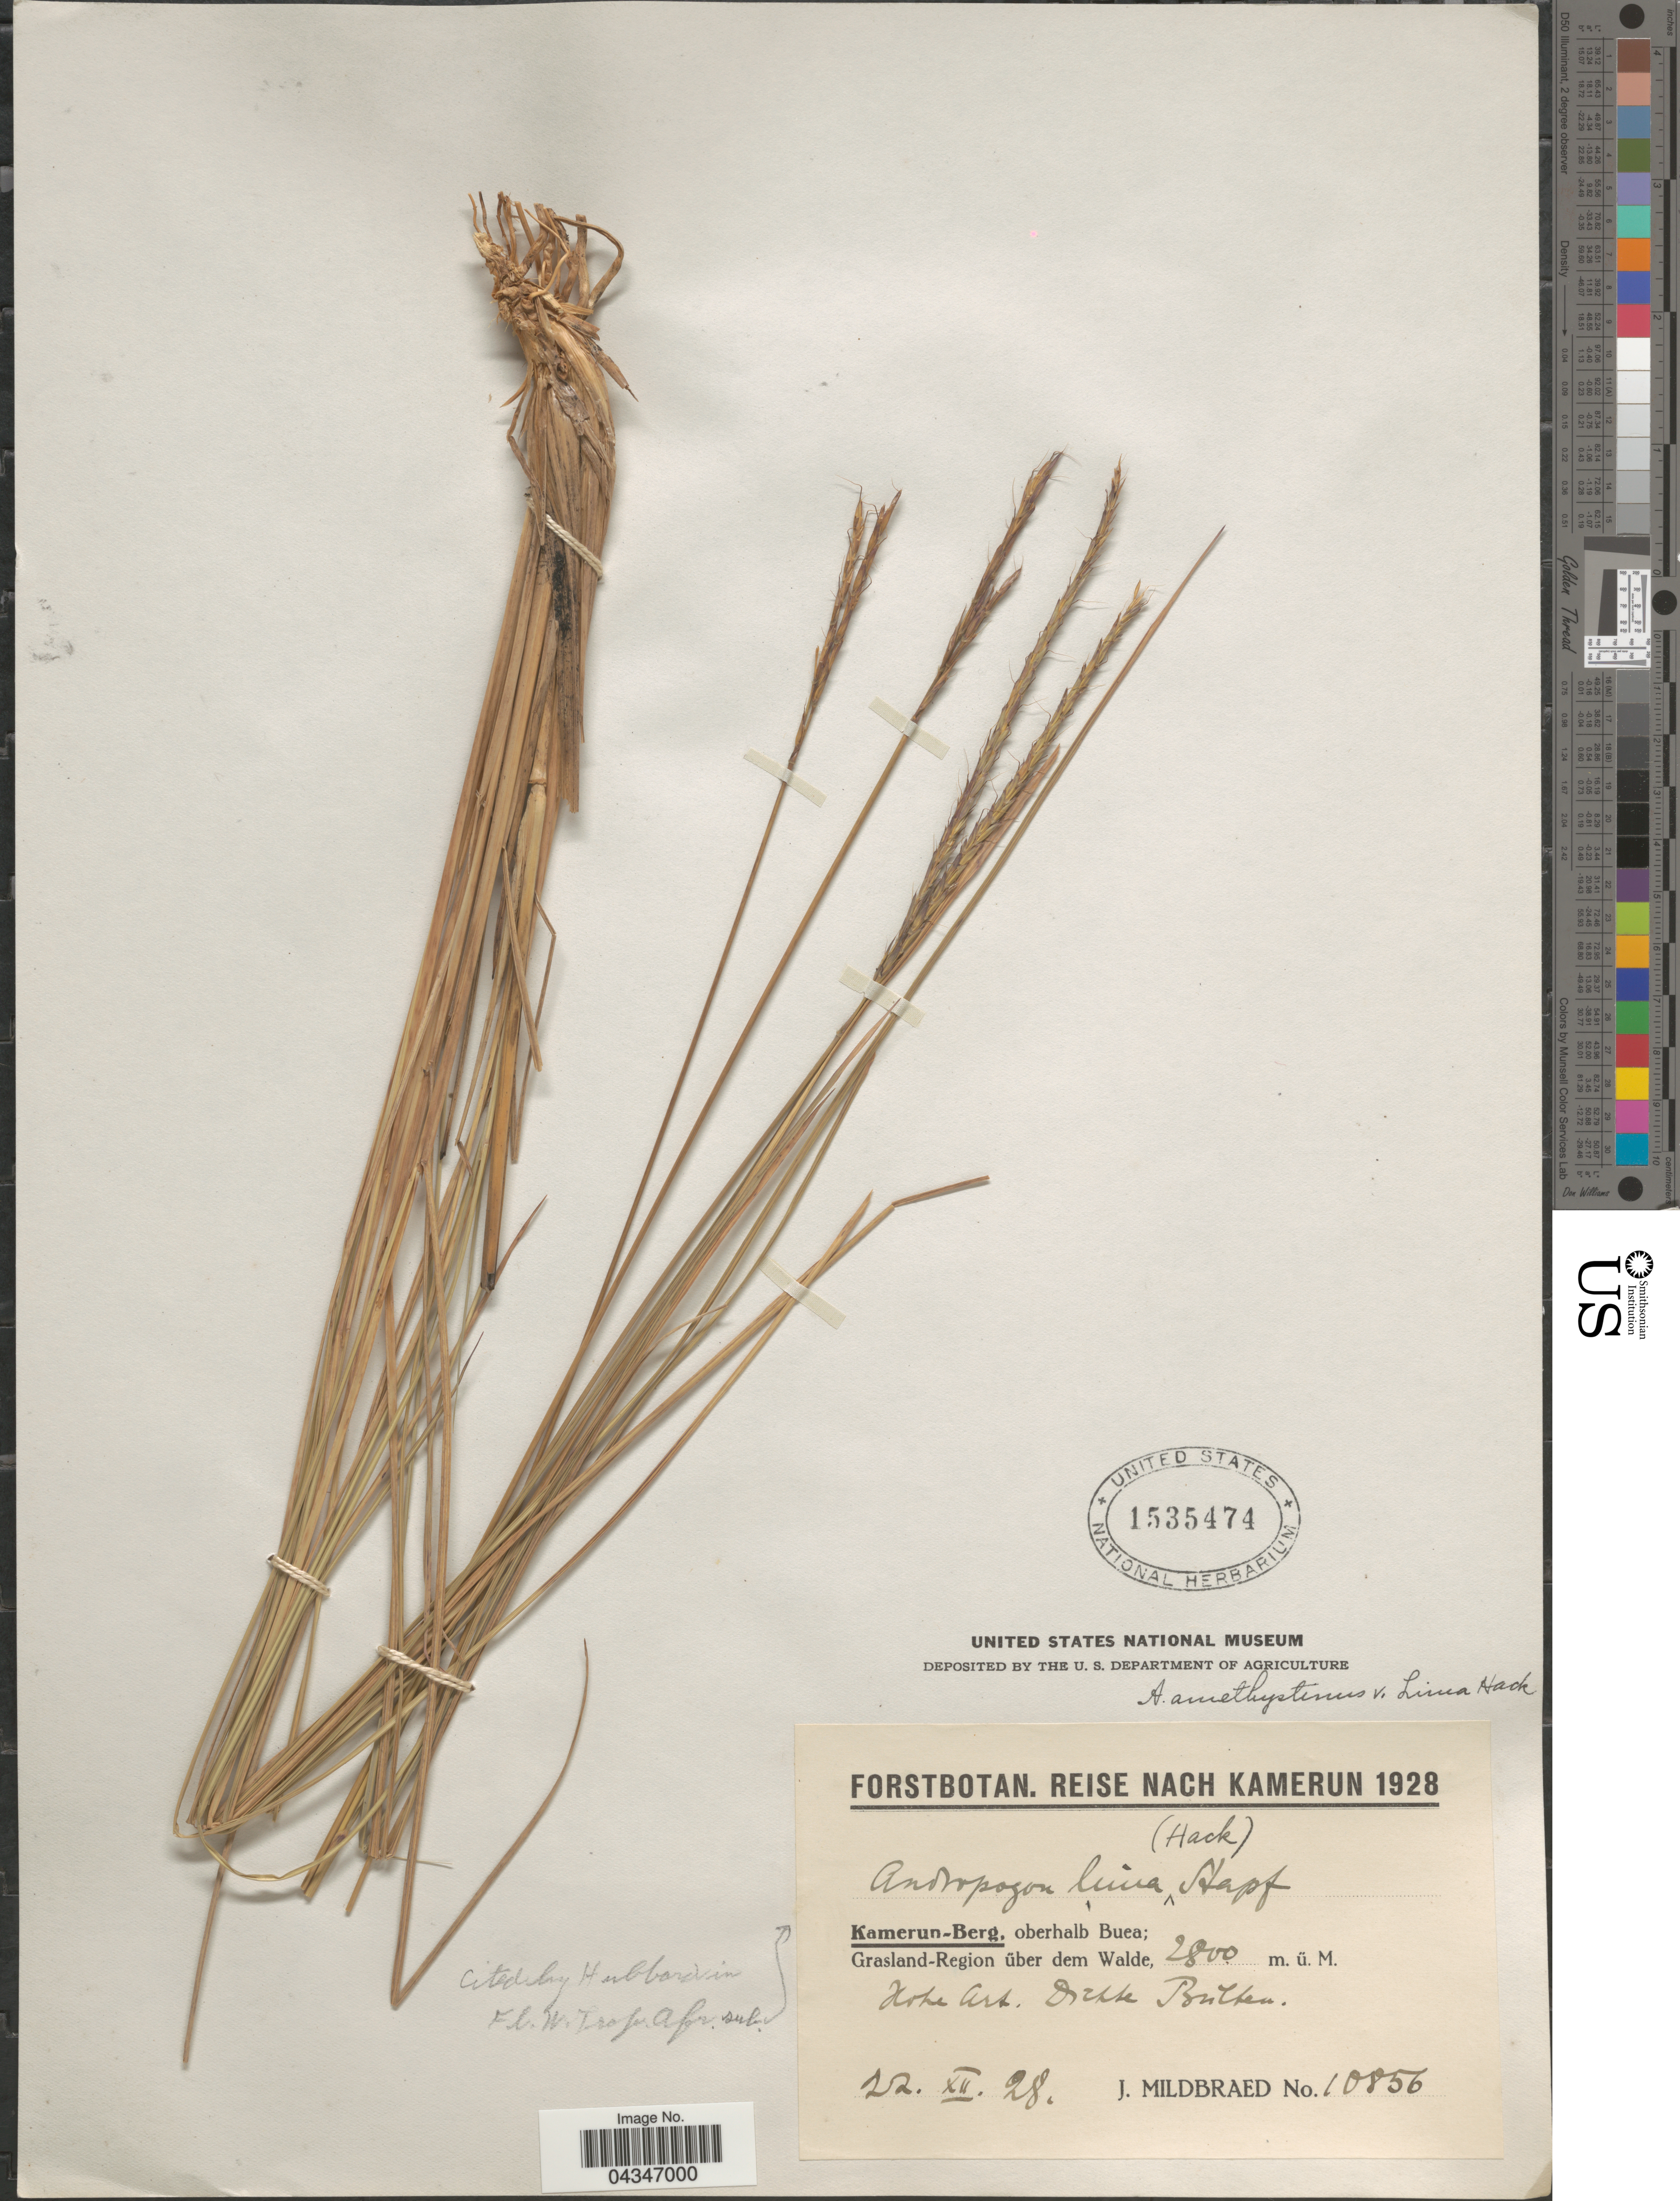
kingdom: Plantae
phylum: Tracheophyta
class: Liliopsida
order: Poales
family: Poaceae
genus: Andropogon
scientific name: Andropogon amethystinus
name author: Steud.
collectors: J. Mildbraed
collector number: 10856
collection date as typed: Transcribed d/m/y: 22/12/28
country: Cameroon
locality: Forstbotan. Reise Nach Kamerun 1928. Kamerun-Berg. oberhalb Buea; Grasland-Region über dem Walde.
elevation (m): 2800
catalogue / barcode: US 1535474